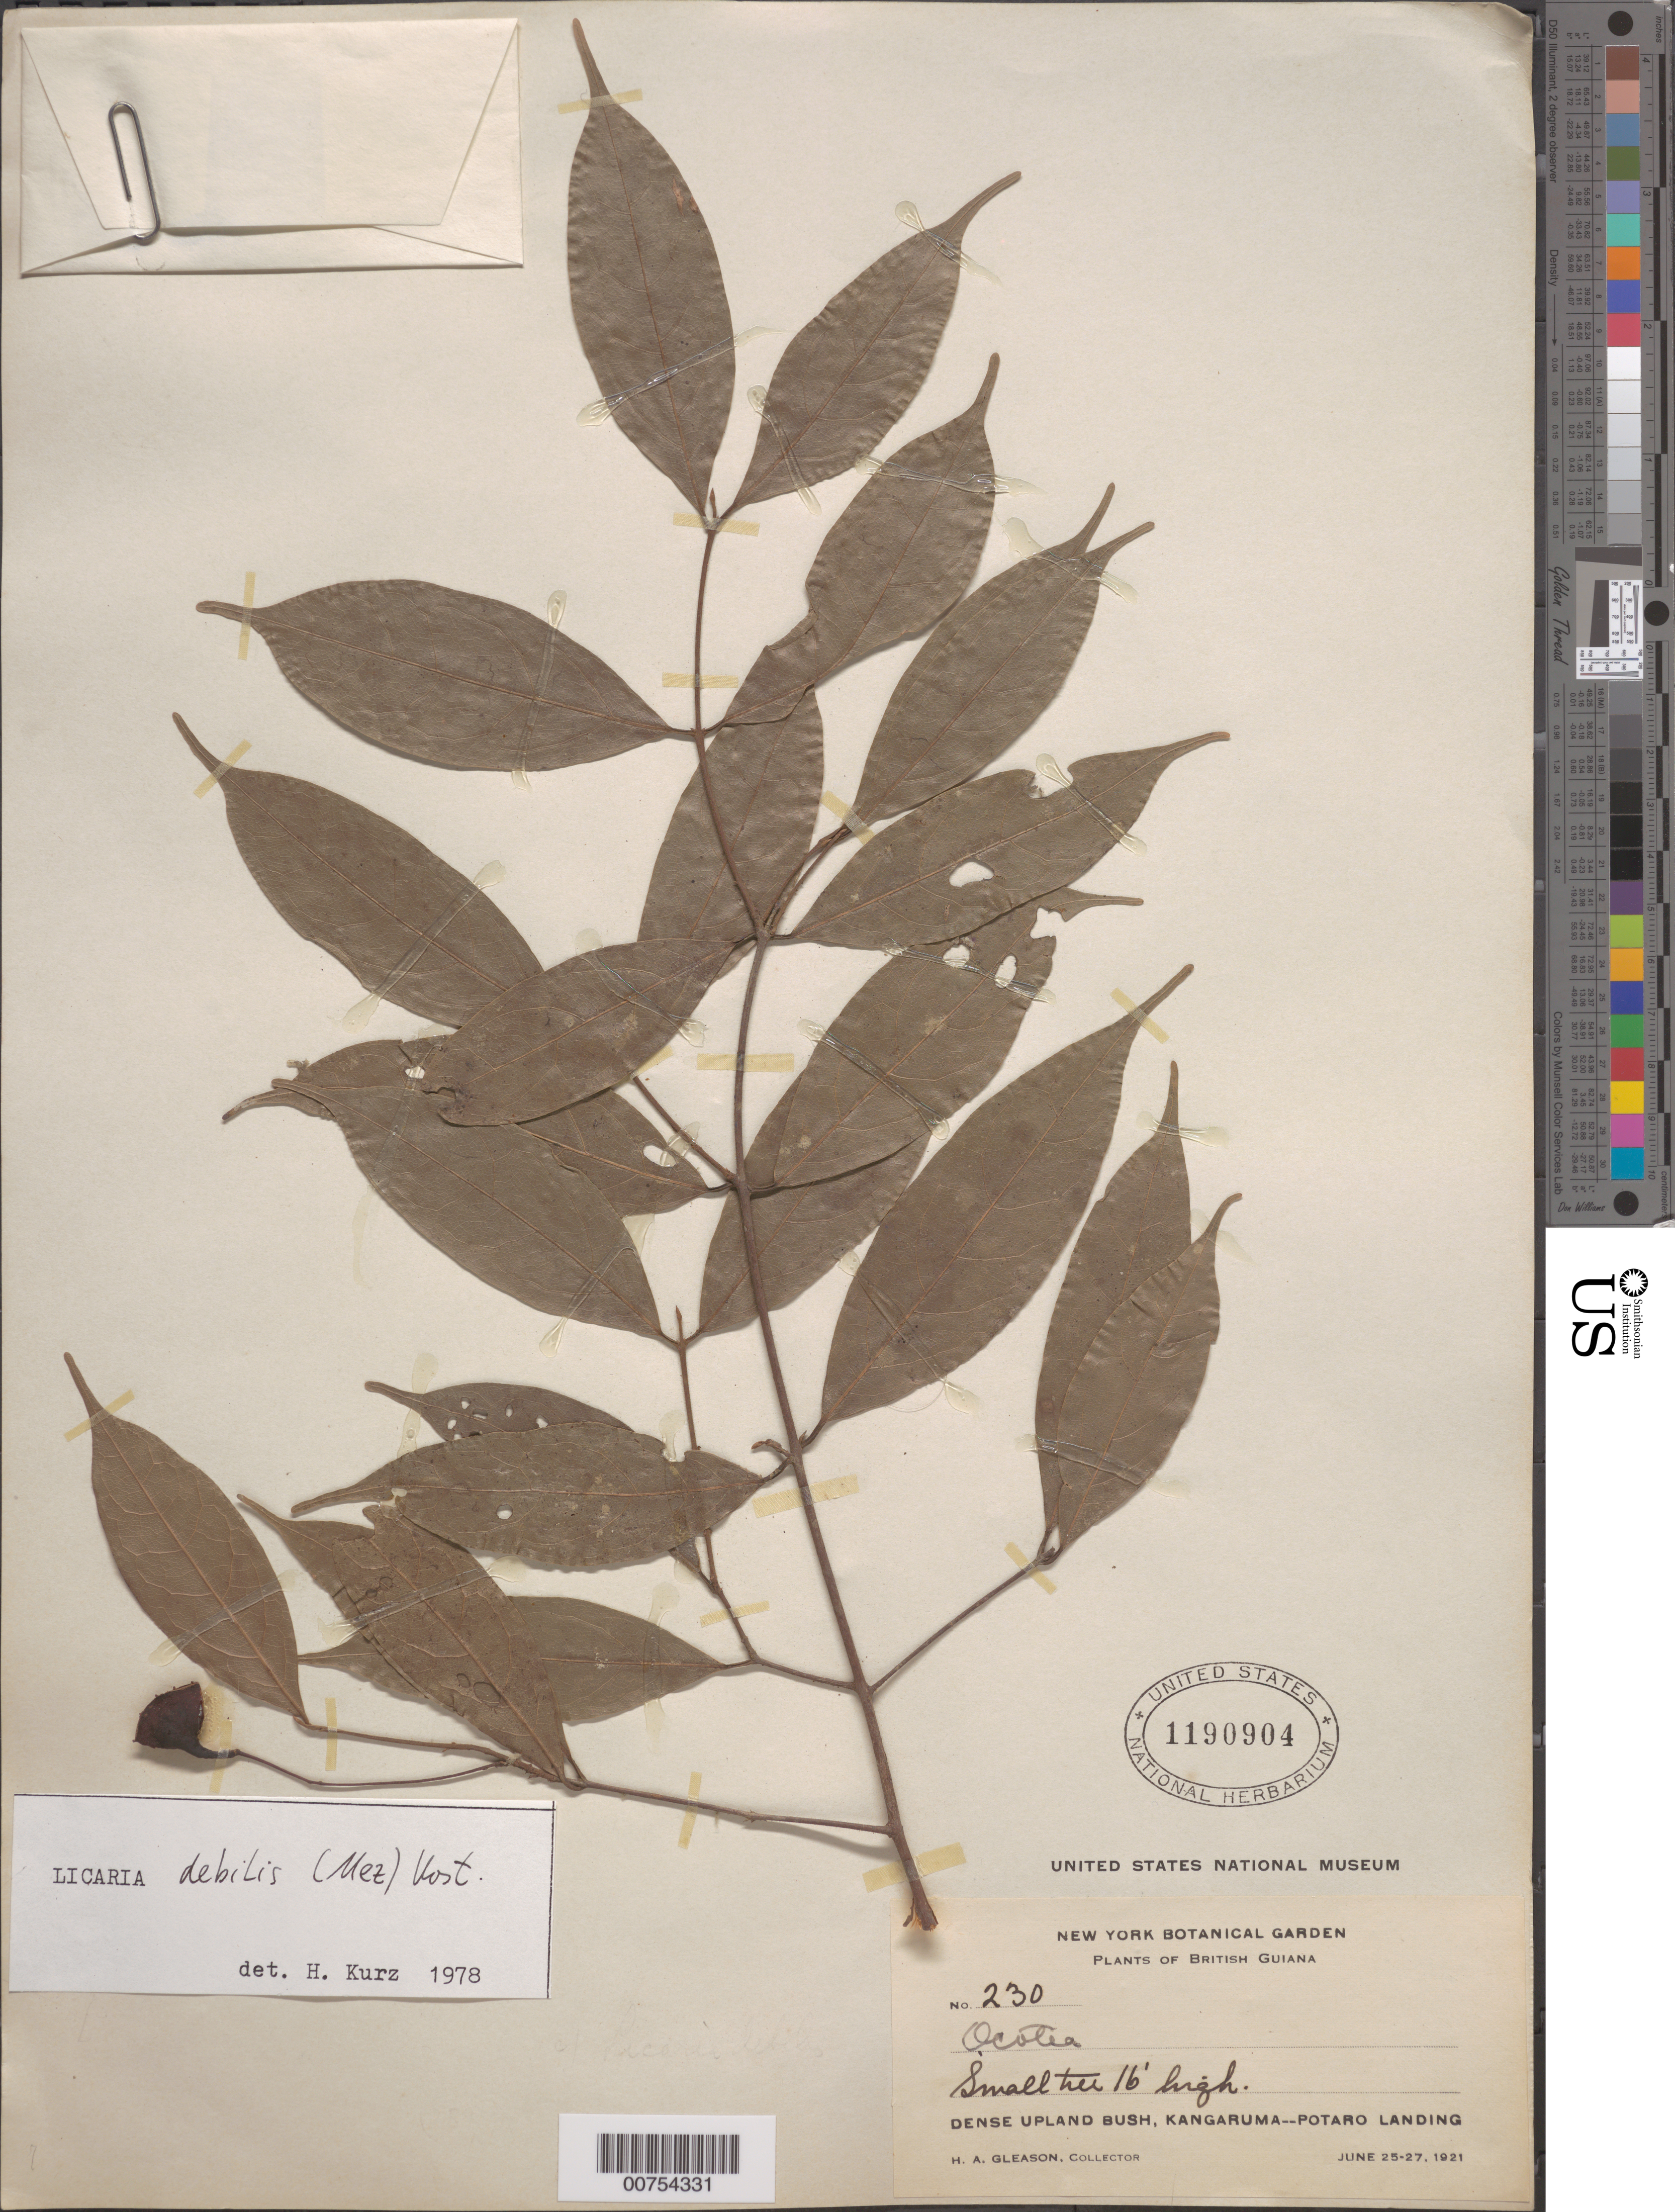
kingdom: Plantae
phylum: Tracheophyta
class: Magnoliopsida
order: Laurales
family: Lauraceae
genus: Licaria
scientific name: Licaria debilis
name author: (Mez) Kosterm.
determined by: Kurz, H.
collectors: H. A. Gleason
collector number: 230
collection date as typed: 25-Jun-21 to 27-Jun-21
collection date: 1921-06-25/1921-06-27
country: Guyana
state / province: Potaro-Siparuni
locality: Kangaruma, Potaro Landing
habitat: Dense upland bush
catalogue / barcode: US 1190904